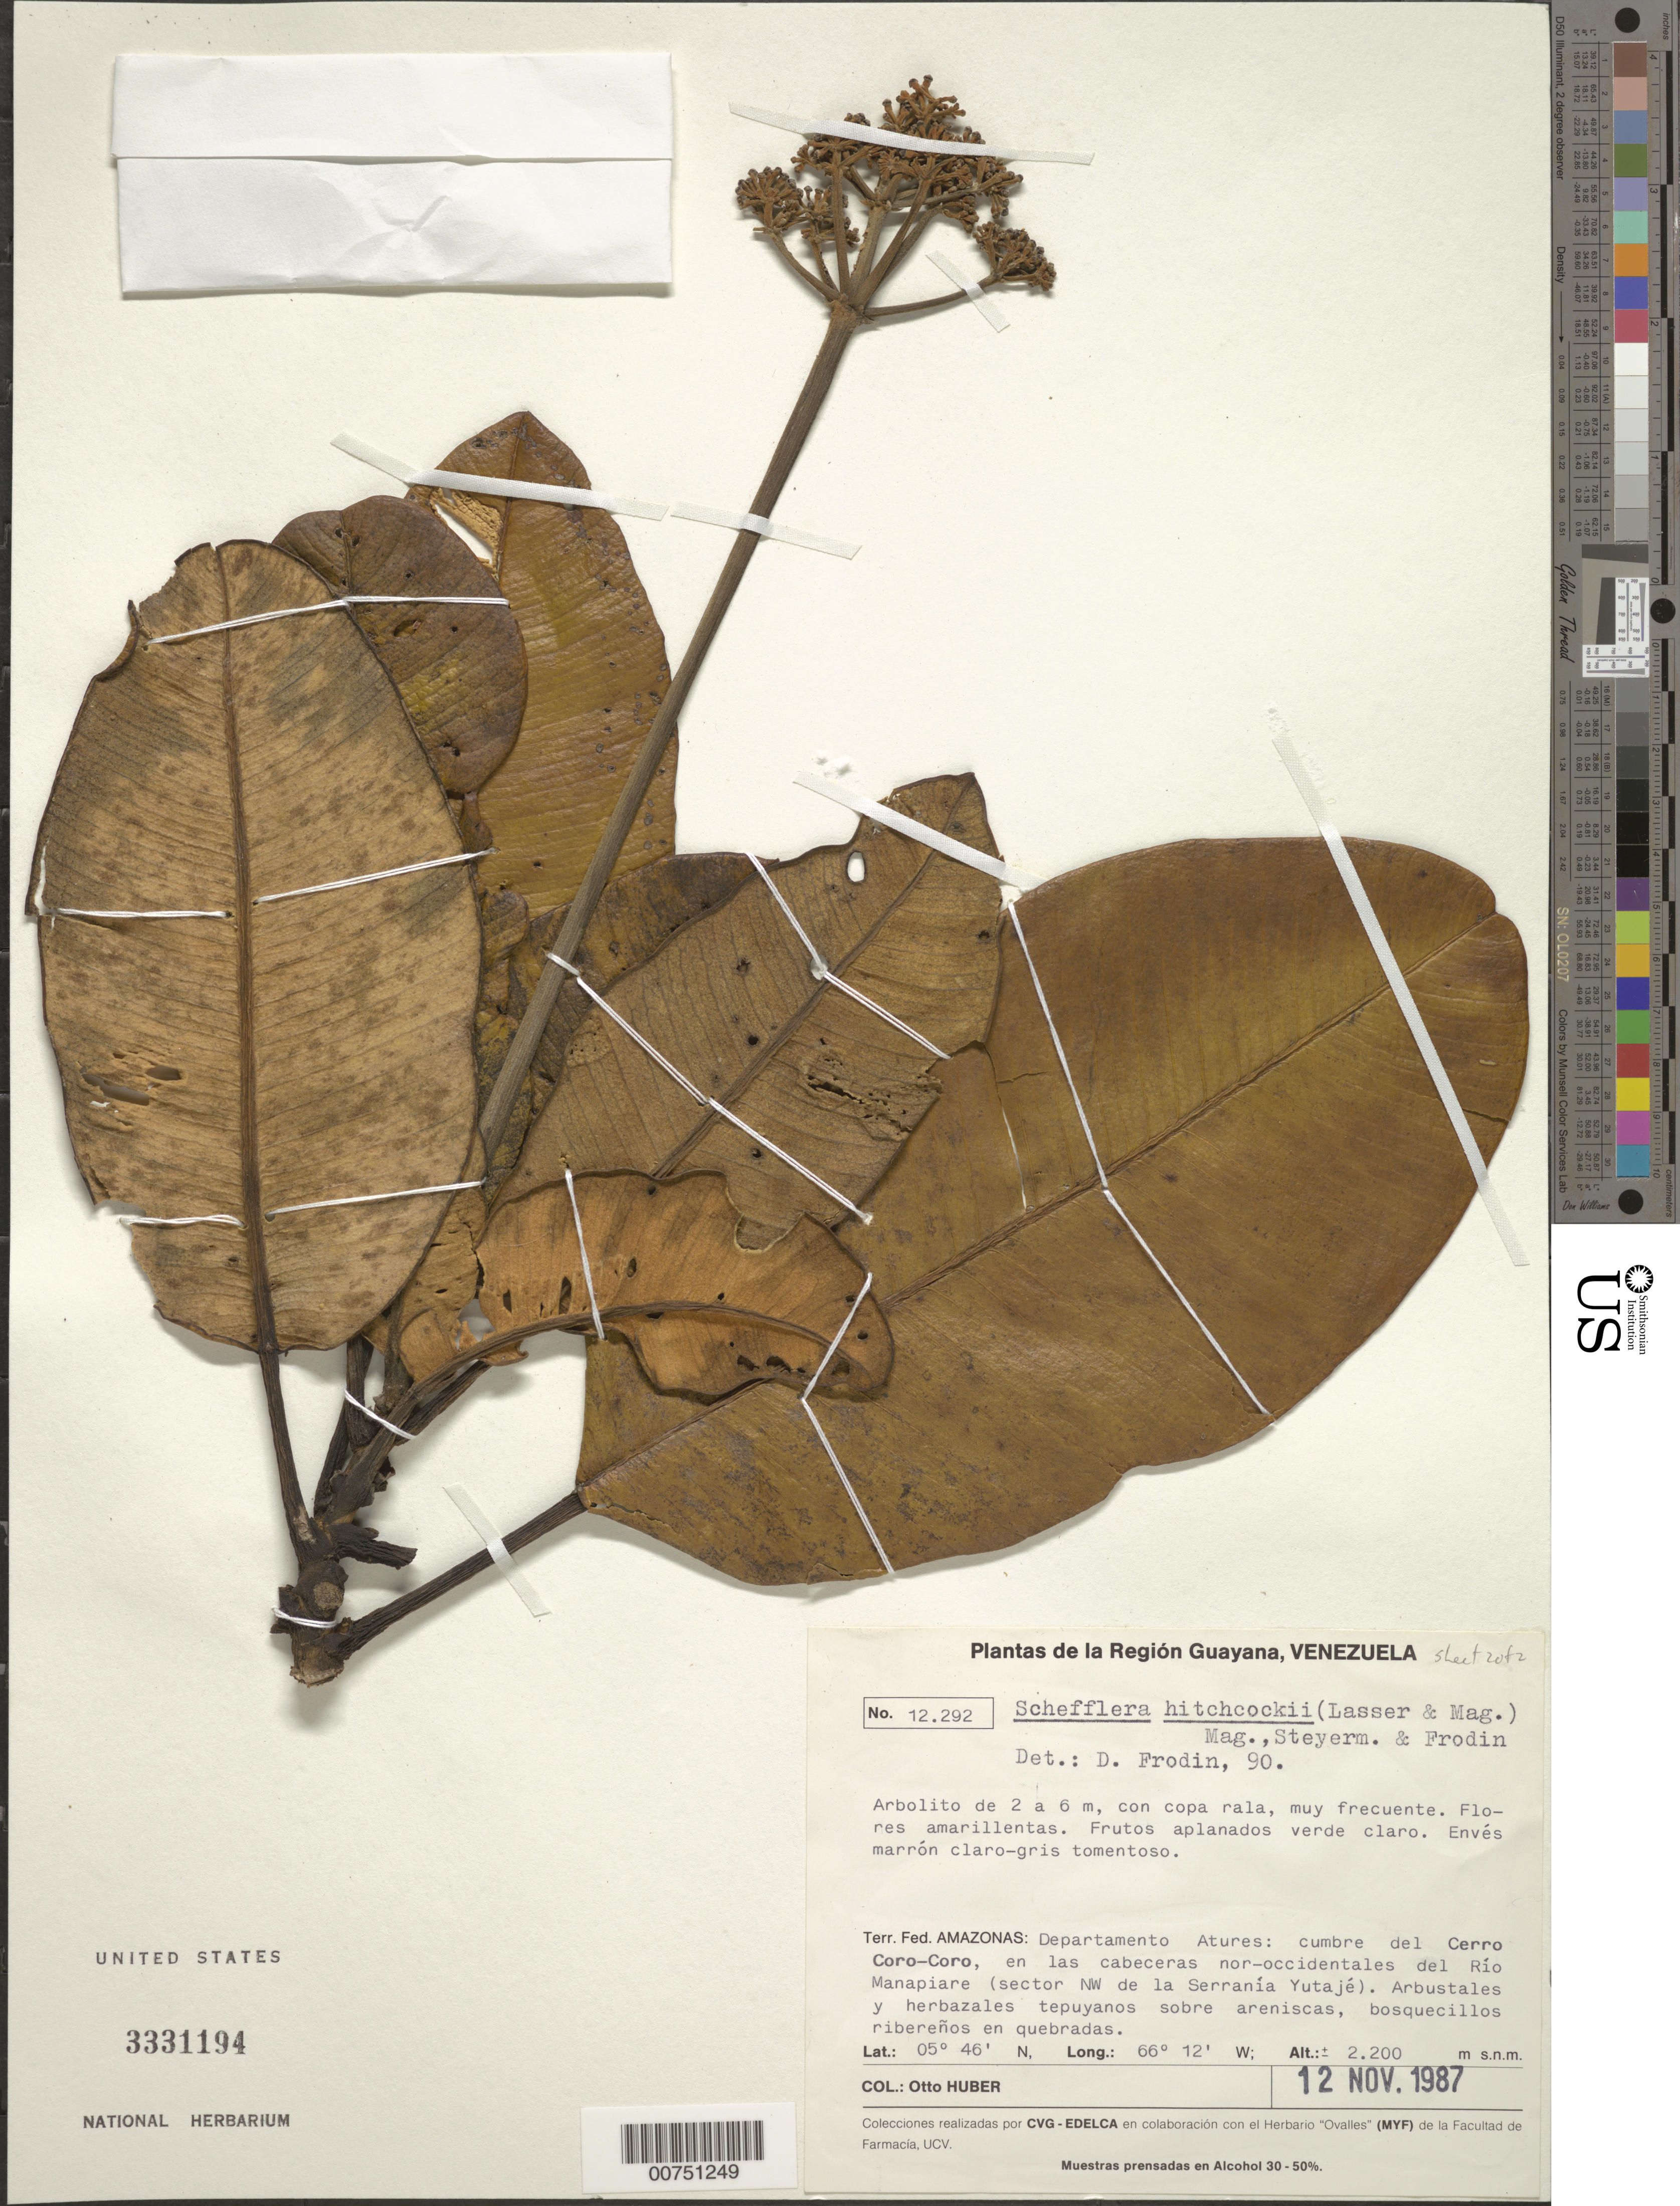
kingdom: Plantae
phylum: Tracheophyta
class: Magnoliopsida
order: Apiales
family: Araliaceae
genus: Schefflera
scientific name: Schefflera hitchcockii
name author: (Lasser & Maguire) Maguire et al.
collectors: O. Huber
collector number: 12292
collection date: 1987-11-12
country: Venezuela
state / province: Amazonas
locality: De la Región Guayana, Terr. Fed. Amazonas: Departamento Atures: cumbre del Cerro Coro-Coro, en las cabeceras nor-occidentales de; Río Manapiare (sector NW de la Serrania Yutajé).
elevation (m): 2200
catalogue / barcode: US 3331194